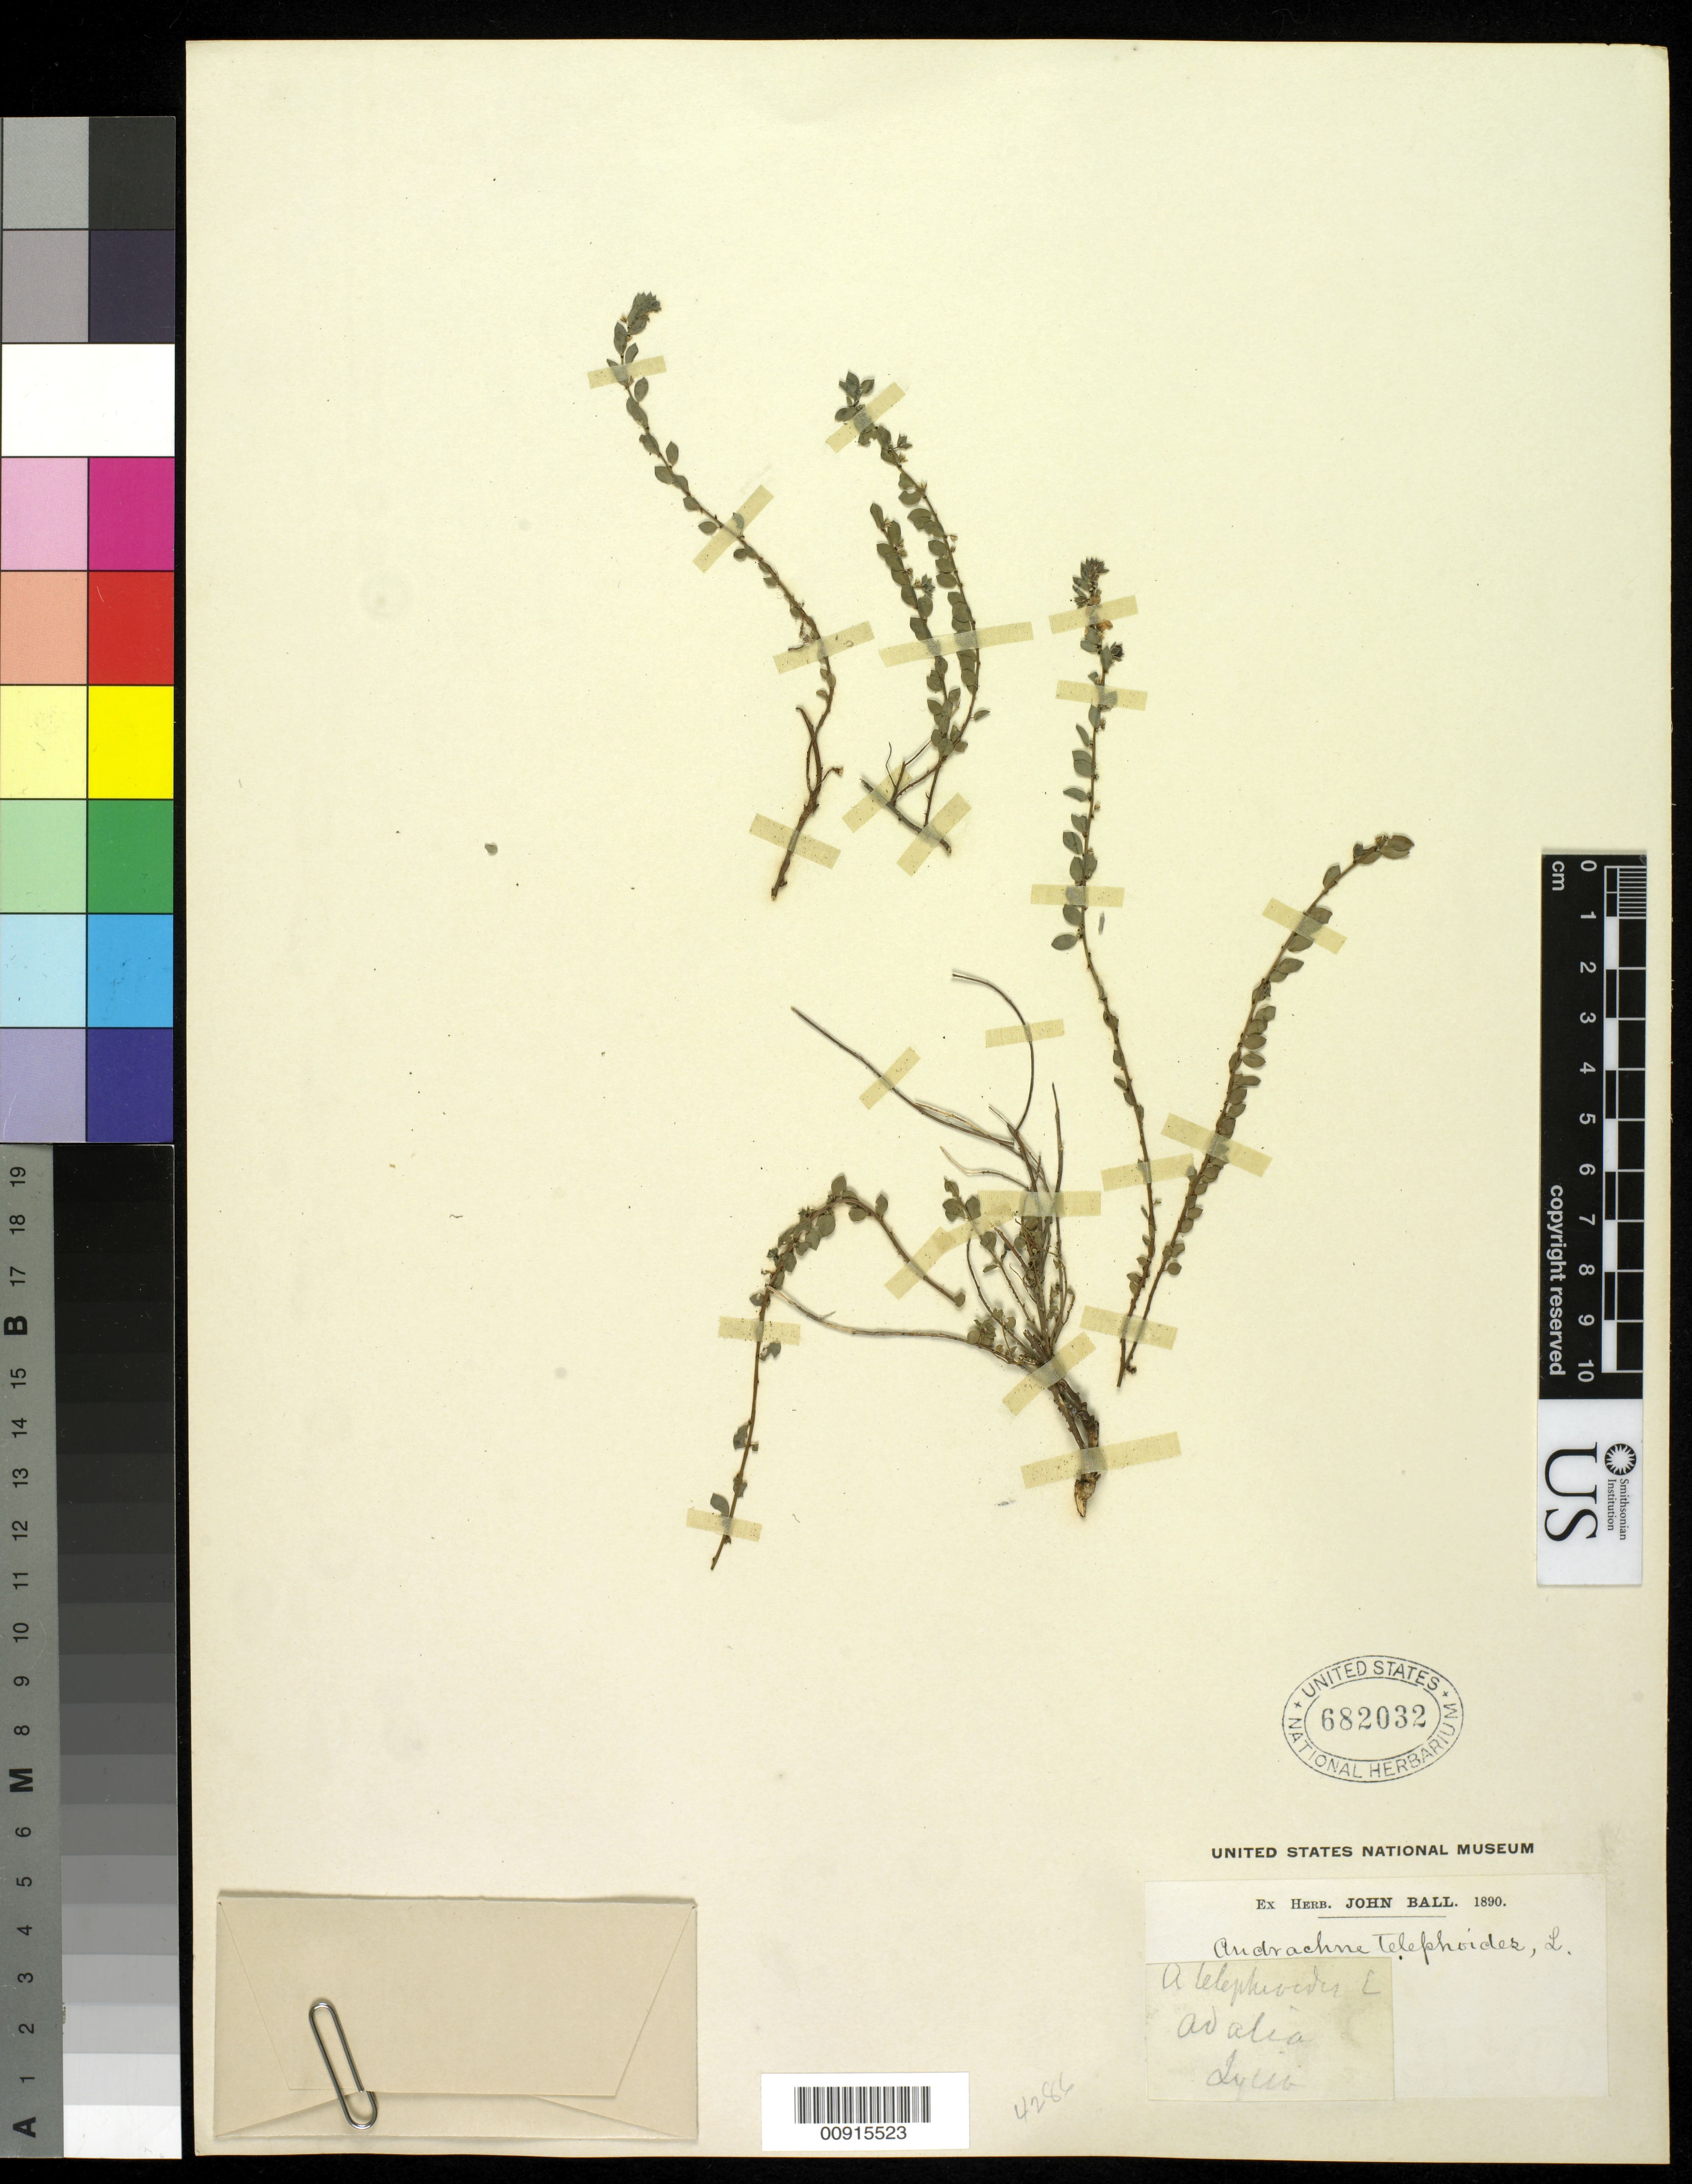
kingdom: Plantae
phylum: Tracheophyta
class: Magnoliopsida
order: Malpighiales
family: Phyllanthaceae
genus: Andrachne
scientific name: Andrachne telephioides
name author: L.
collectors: ex herb. John Ball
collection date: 1890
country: Syria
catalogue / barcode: US 682032